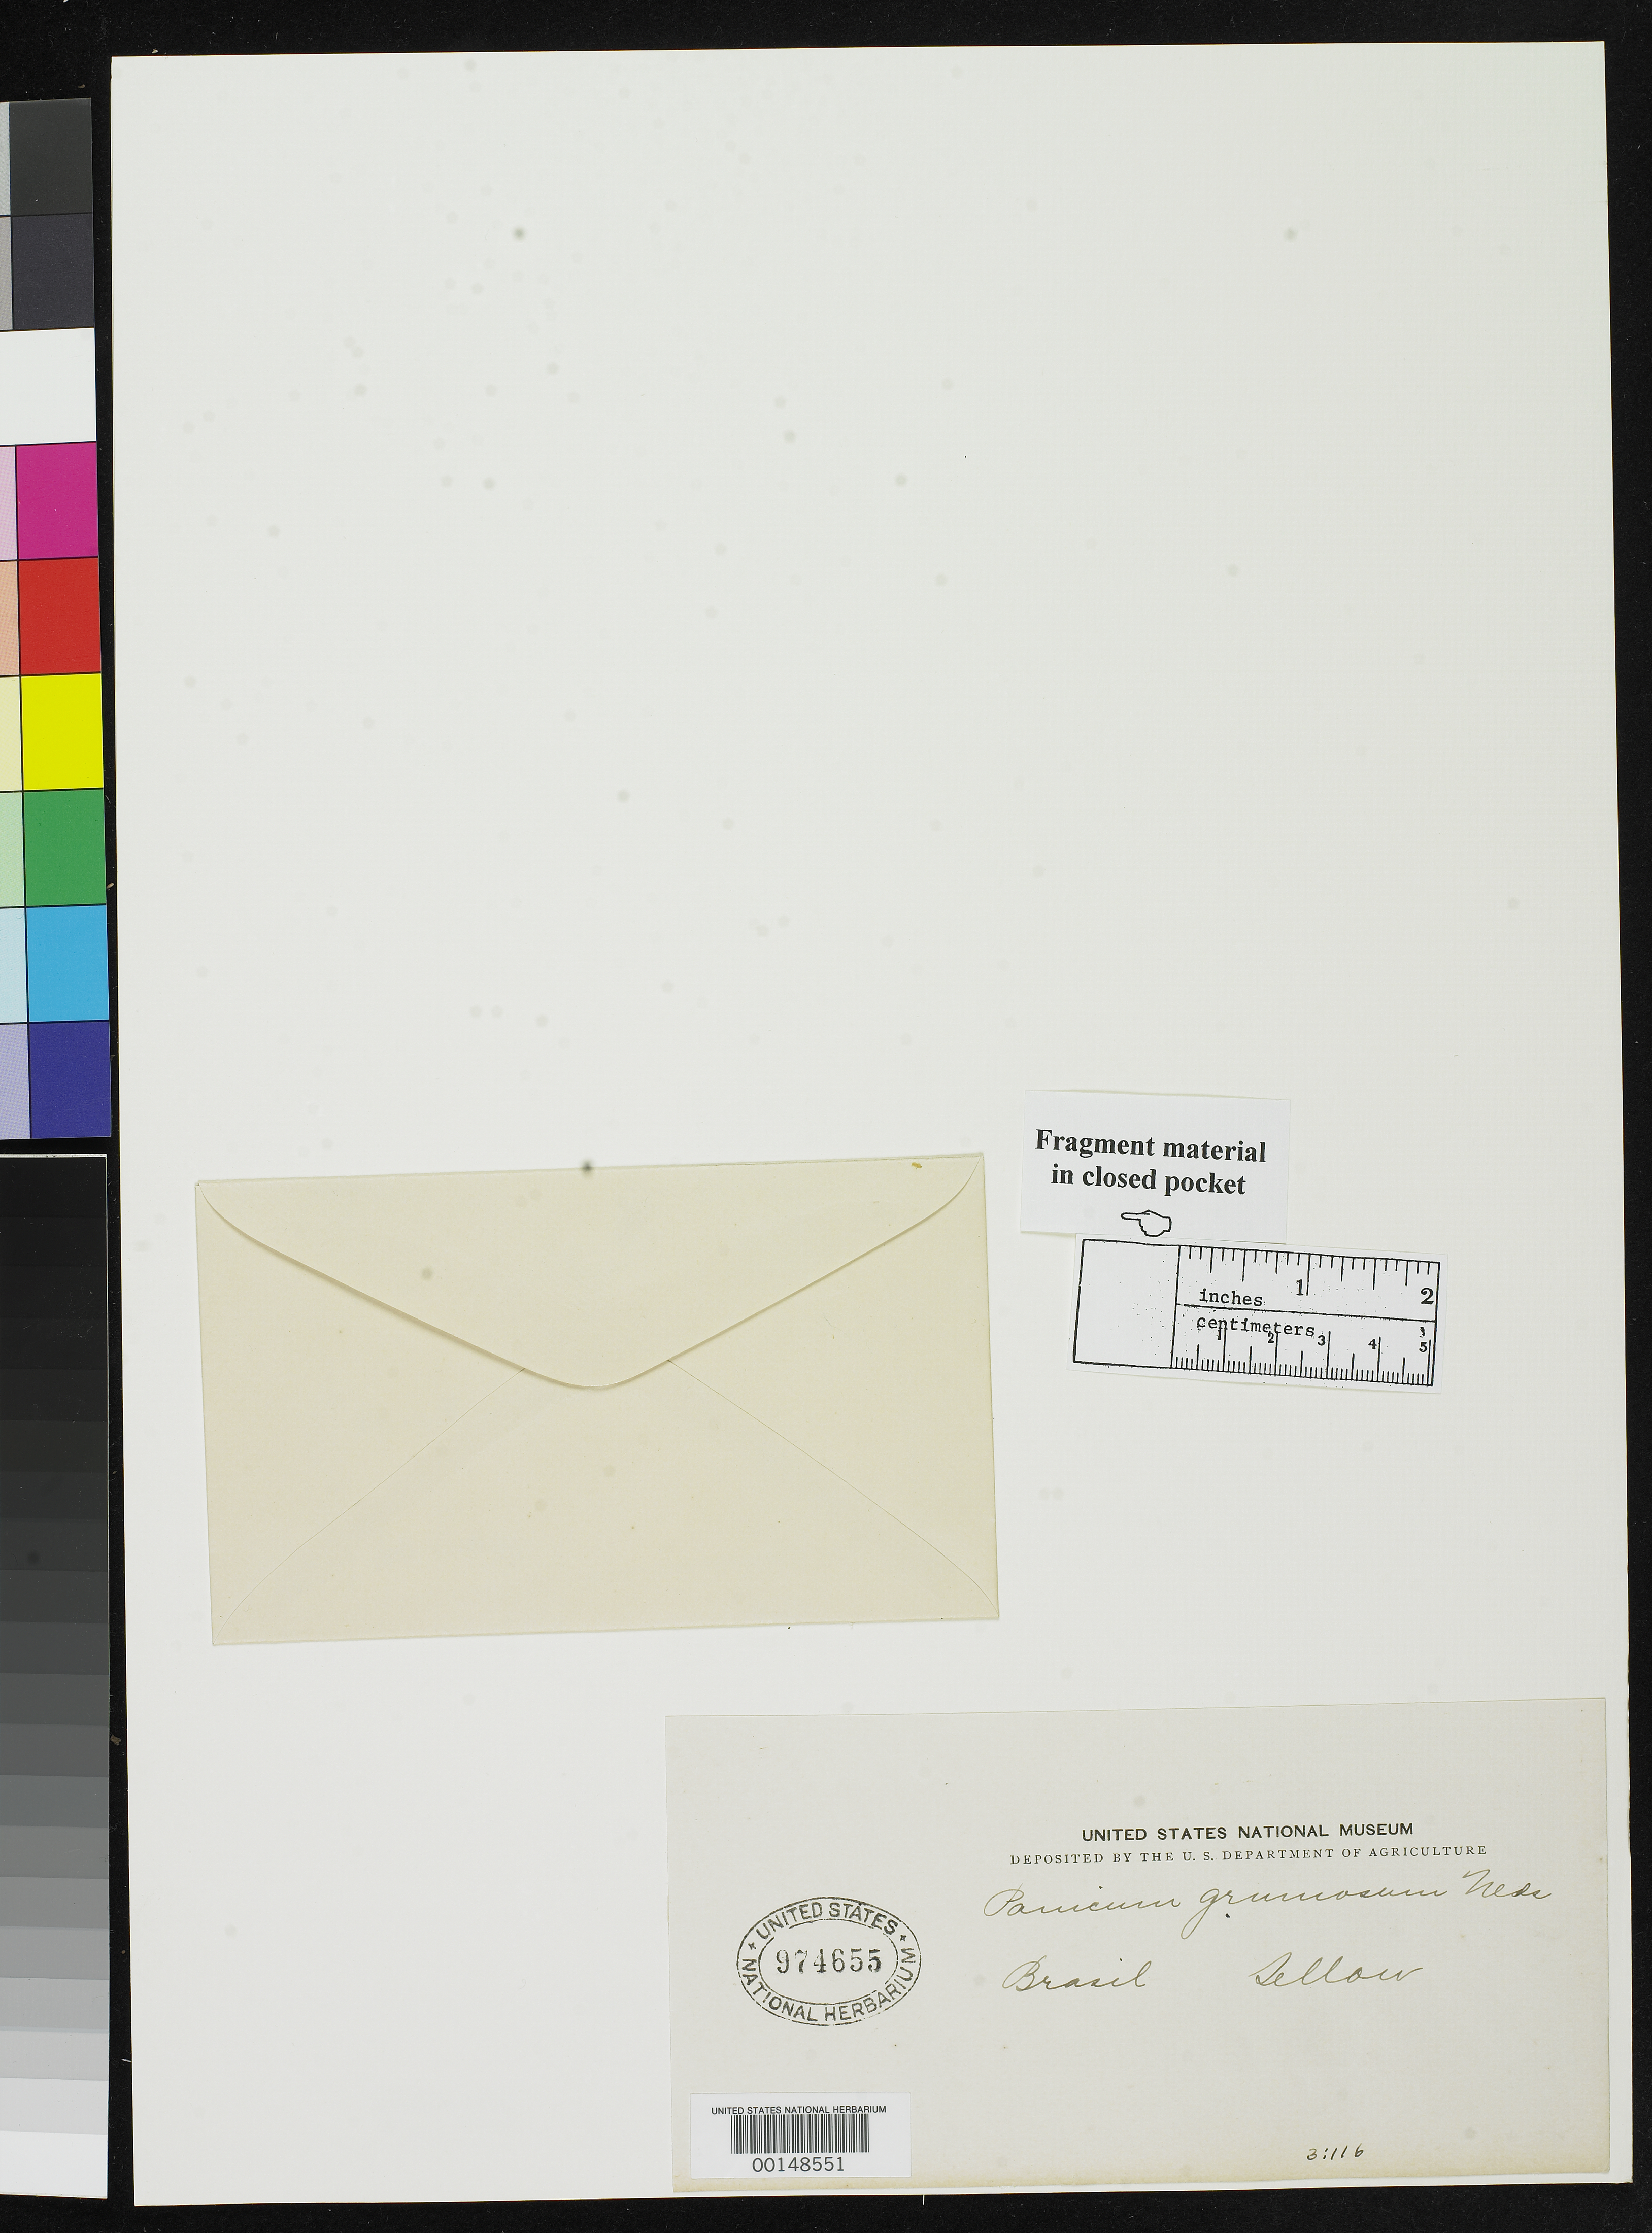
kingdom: Plantae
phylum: Tracheophyta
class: Liliopsida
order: Poales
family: Poaceae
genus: Panicum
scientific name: Panicum grumosum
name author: Nees in Mart.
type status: Type Fragment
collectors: F. Sellow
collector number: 174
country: Brazil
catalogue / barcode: US 974655